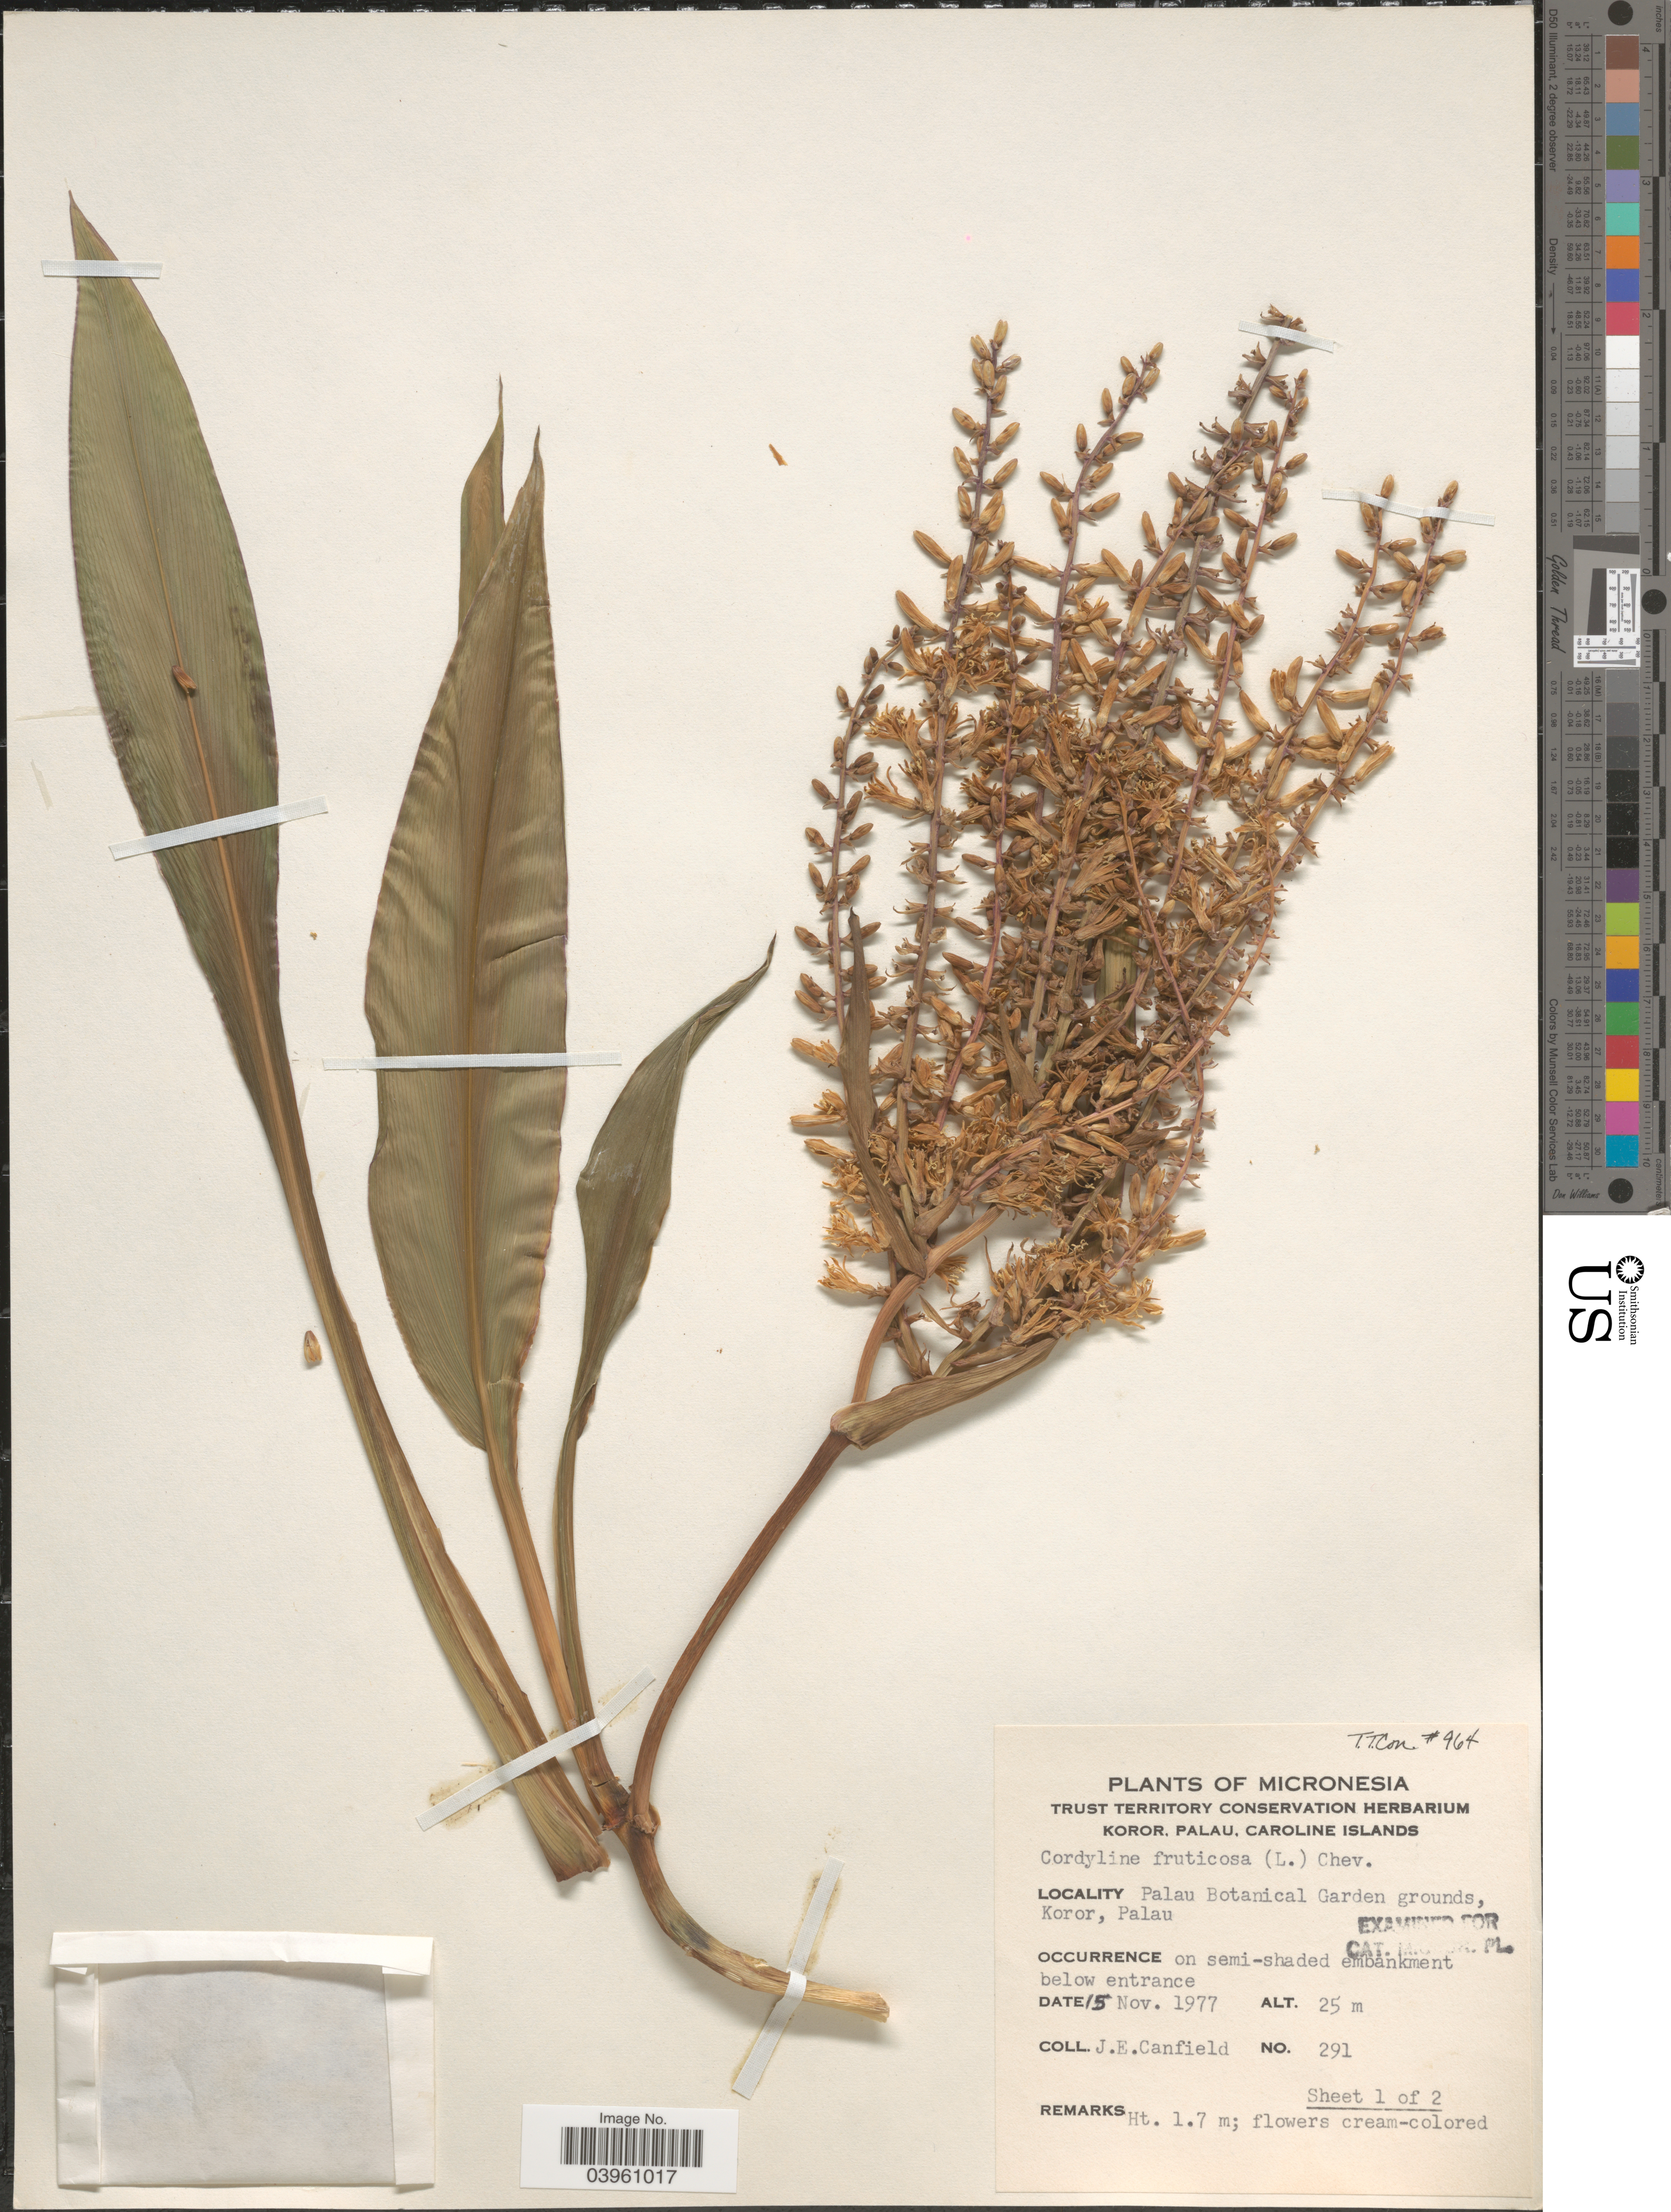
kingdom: Plantae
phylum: Tracheophyta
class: Liliopsida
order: Asparagales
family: Asparagaceae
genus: Cordyline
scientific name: Cordyline fruticosa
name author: (L.) A. Chev.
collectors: J. E. Canfield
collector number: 291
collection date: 1977-11-15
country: Palau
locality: Palau Botanical Garden grounds, Koror, Palau.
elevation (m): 25